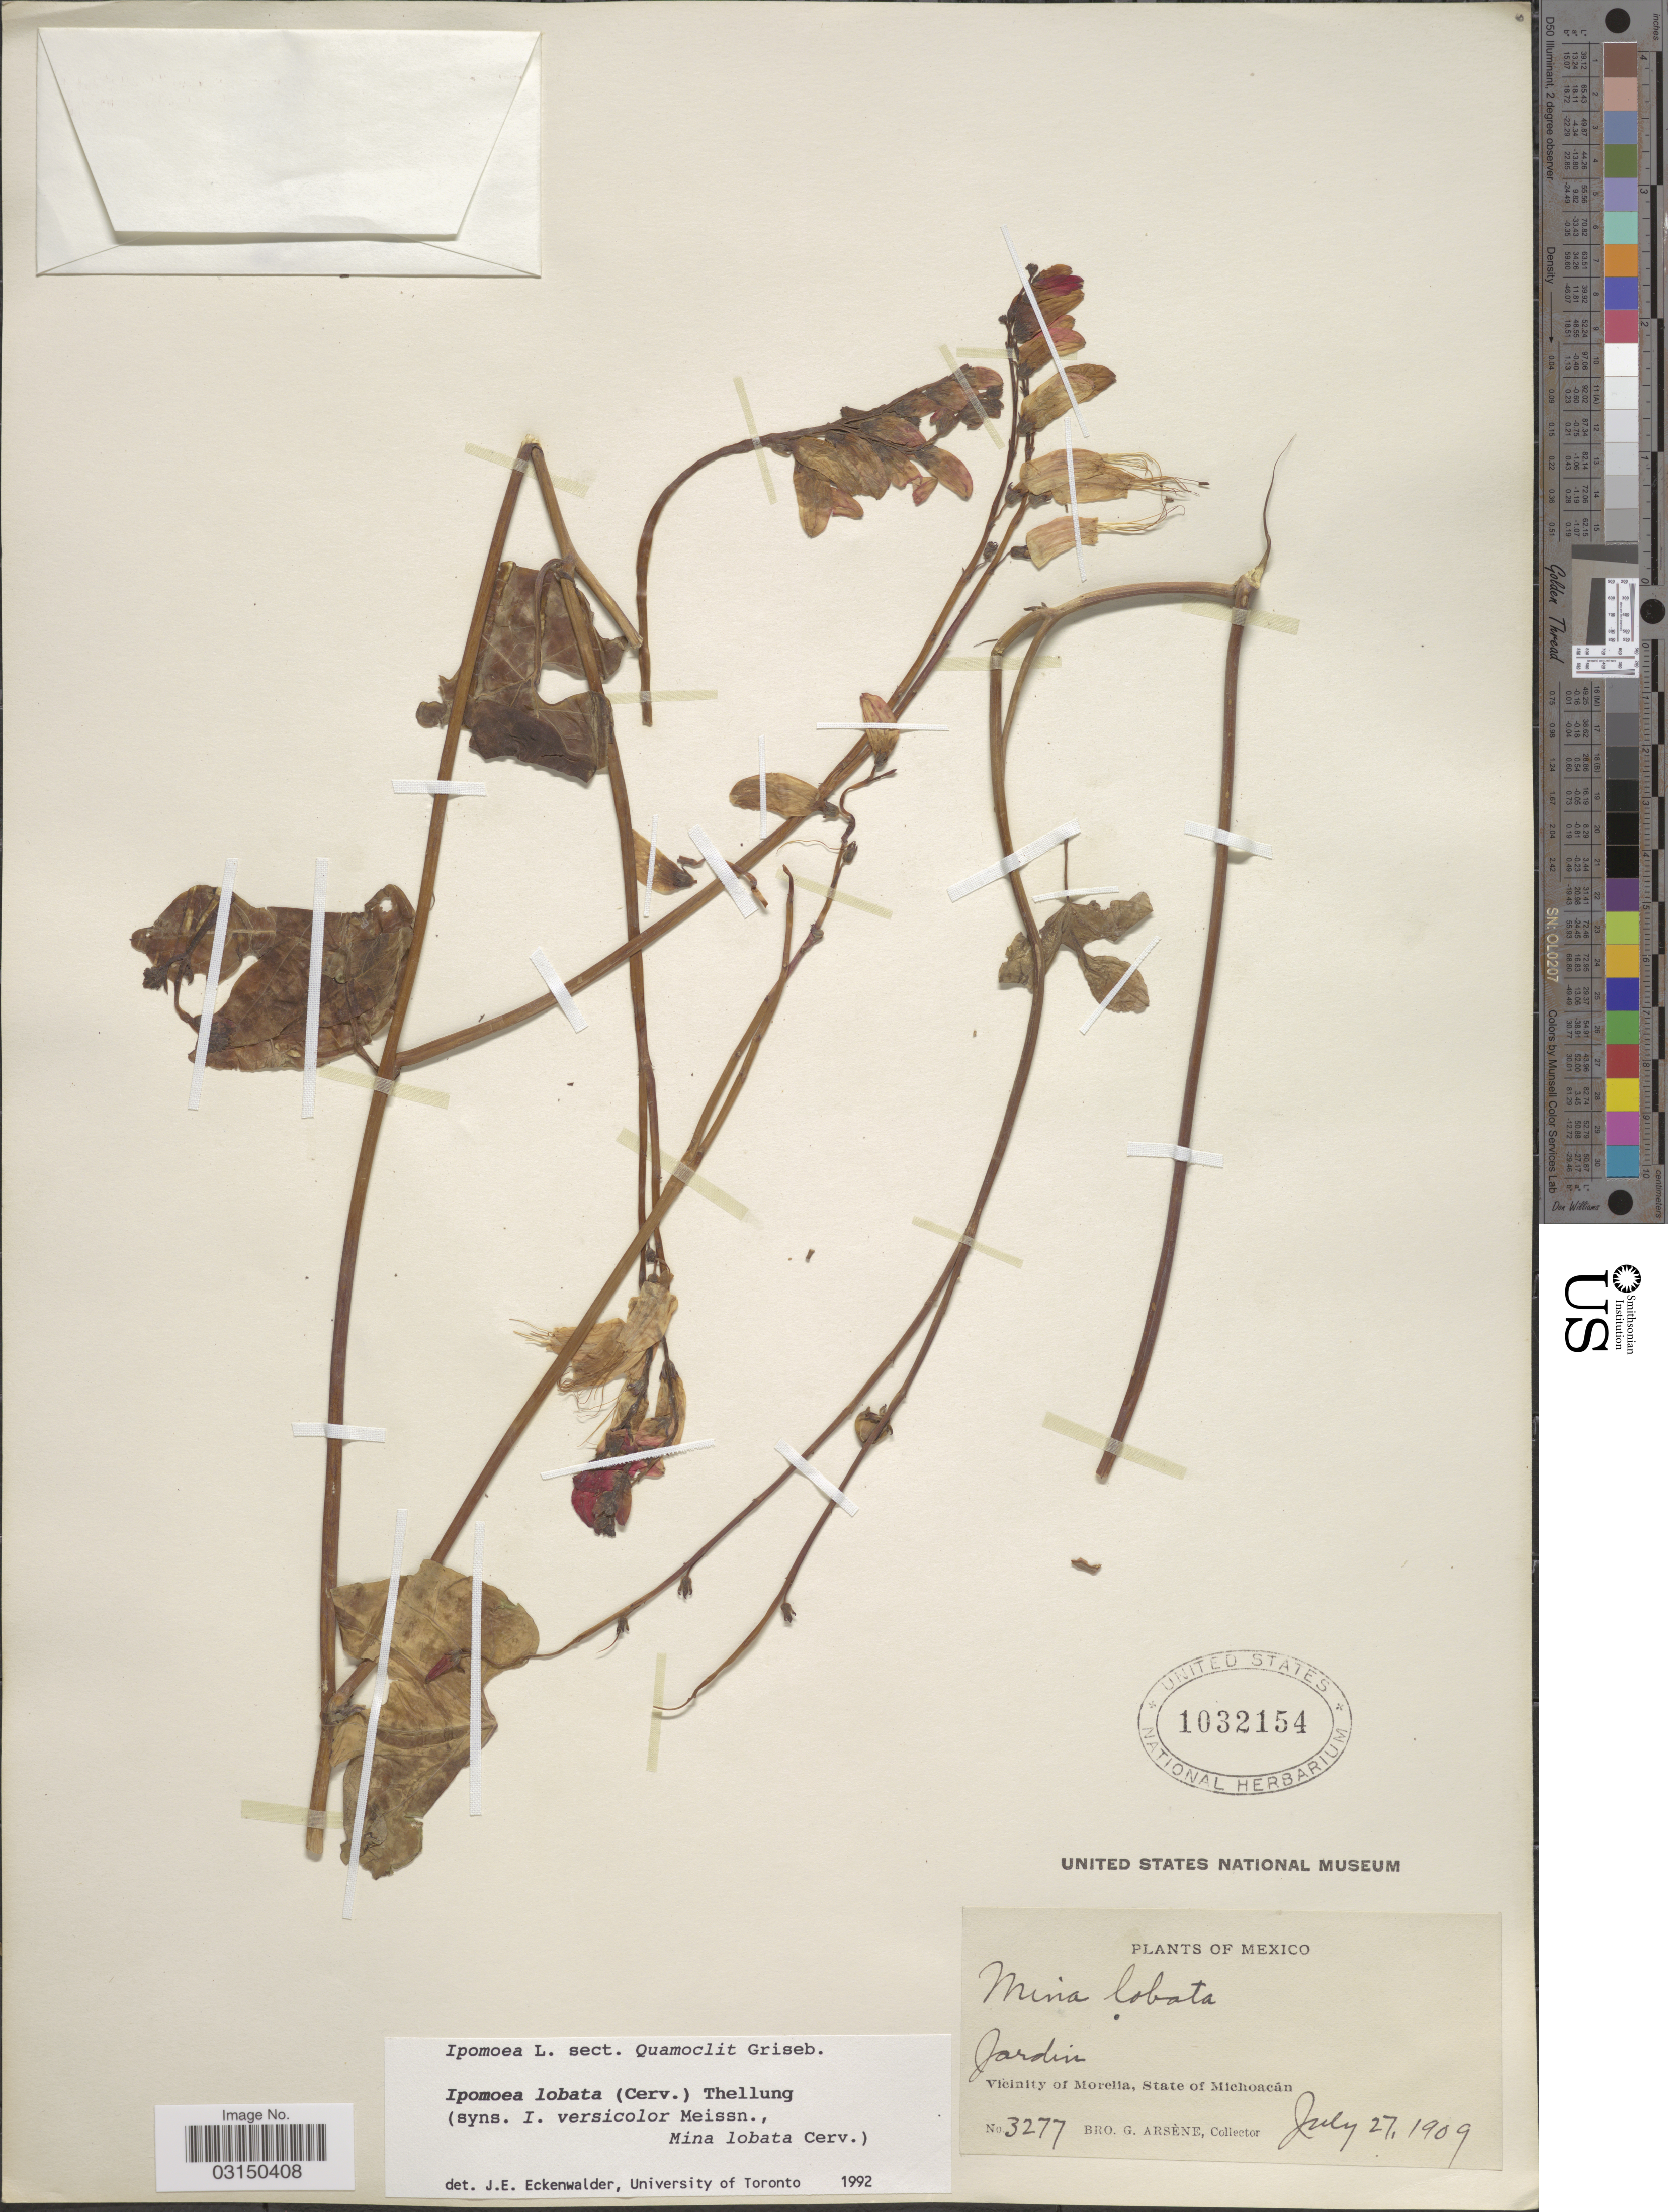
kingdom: Plantae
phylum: Tracheophyta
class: Magnoliopsida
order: Solanales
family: Convolvulaceae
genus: Ipomoea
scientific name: Ipomoea lobata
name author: (Cerv.) Thell.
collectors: Bro. G. Arsène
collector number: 3277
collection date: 1909-07-27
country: Mexico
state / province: Michoacán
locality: Jardin. Vicinity of Morelia, State of Michoacán.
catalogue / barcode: US 1032154